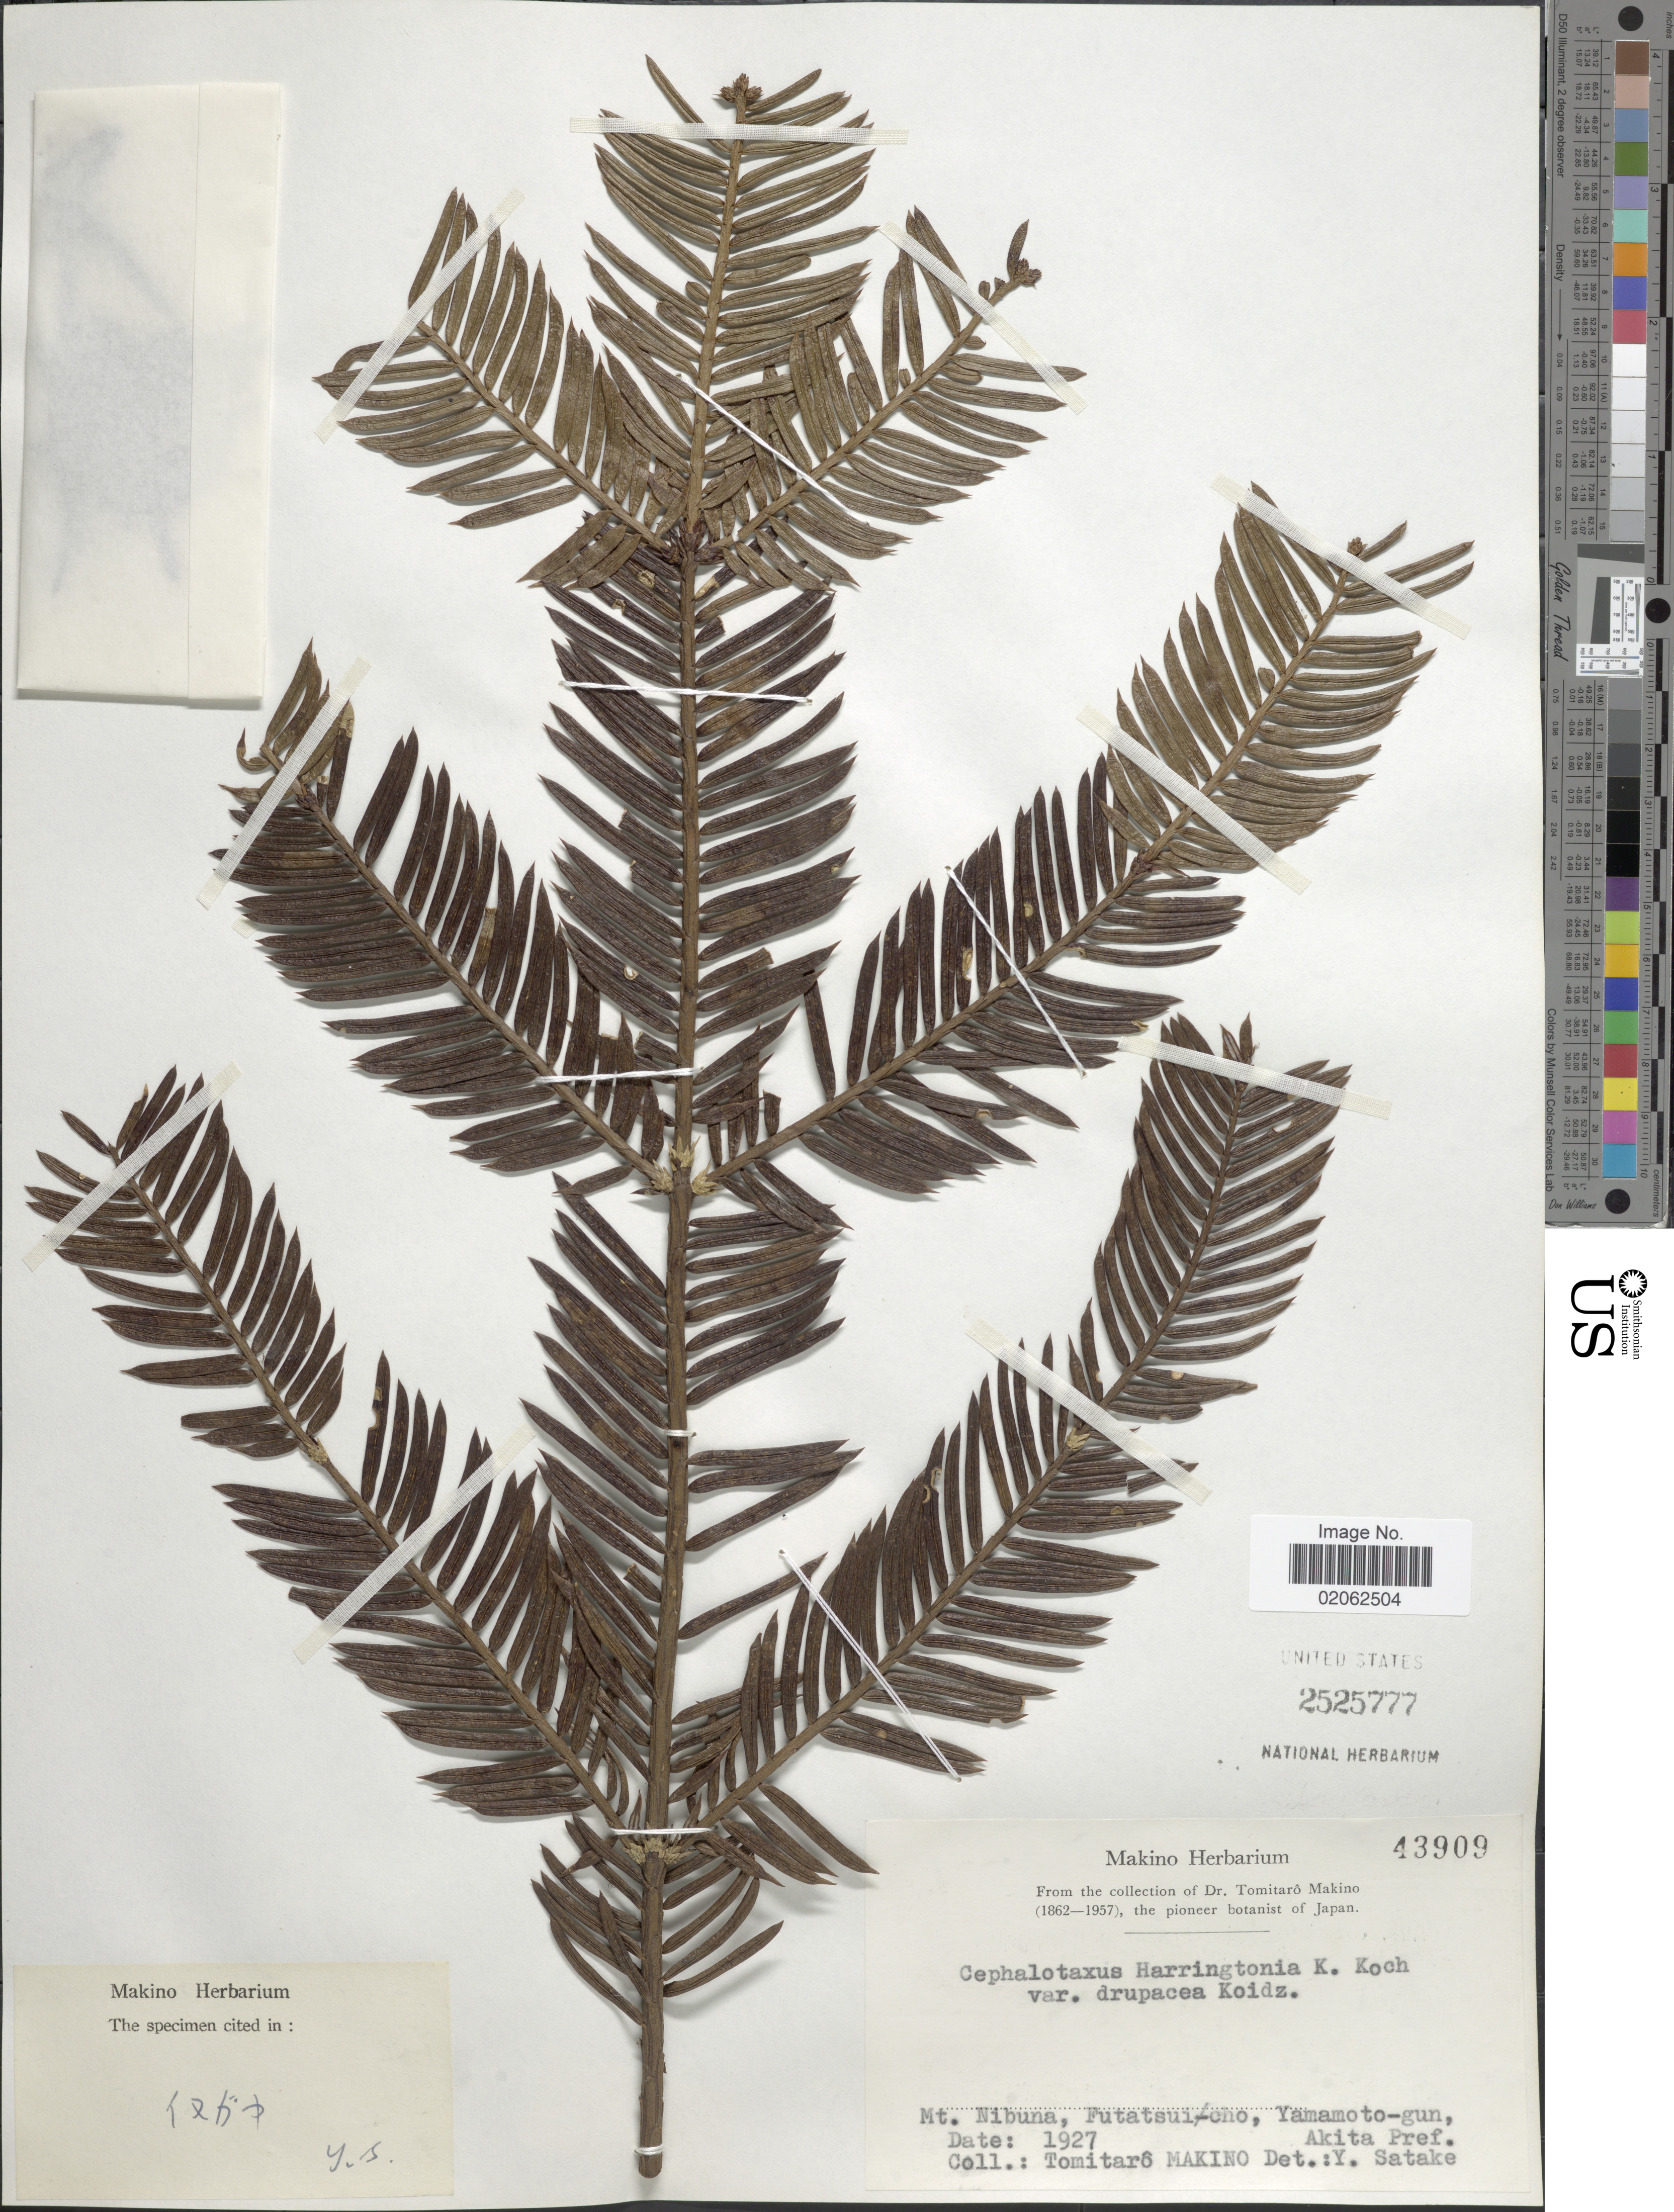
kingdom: Plantae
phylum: Tracheophyta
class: Pinopsida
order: Pinales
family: Cephalotaxaceae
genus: Cephalotaxus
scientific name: Cephalotaxus harringtonia var. drupacea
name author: (Siebold & Zucc.) Koidz.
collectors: T. Makino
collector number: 43909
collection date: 1927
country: Japan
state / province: Akita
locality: Mt. Nibuna, Futatsui-cho, Yamamoto-gun, Akita Pref.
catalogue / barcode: US 2525777